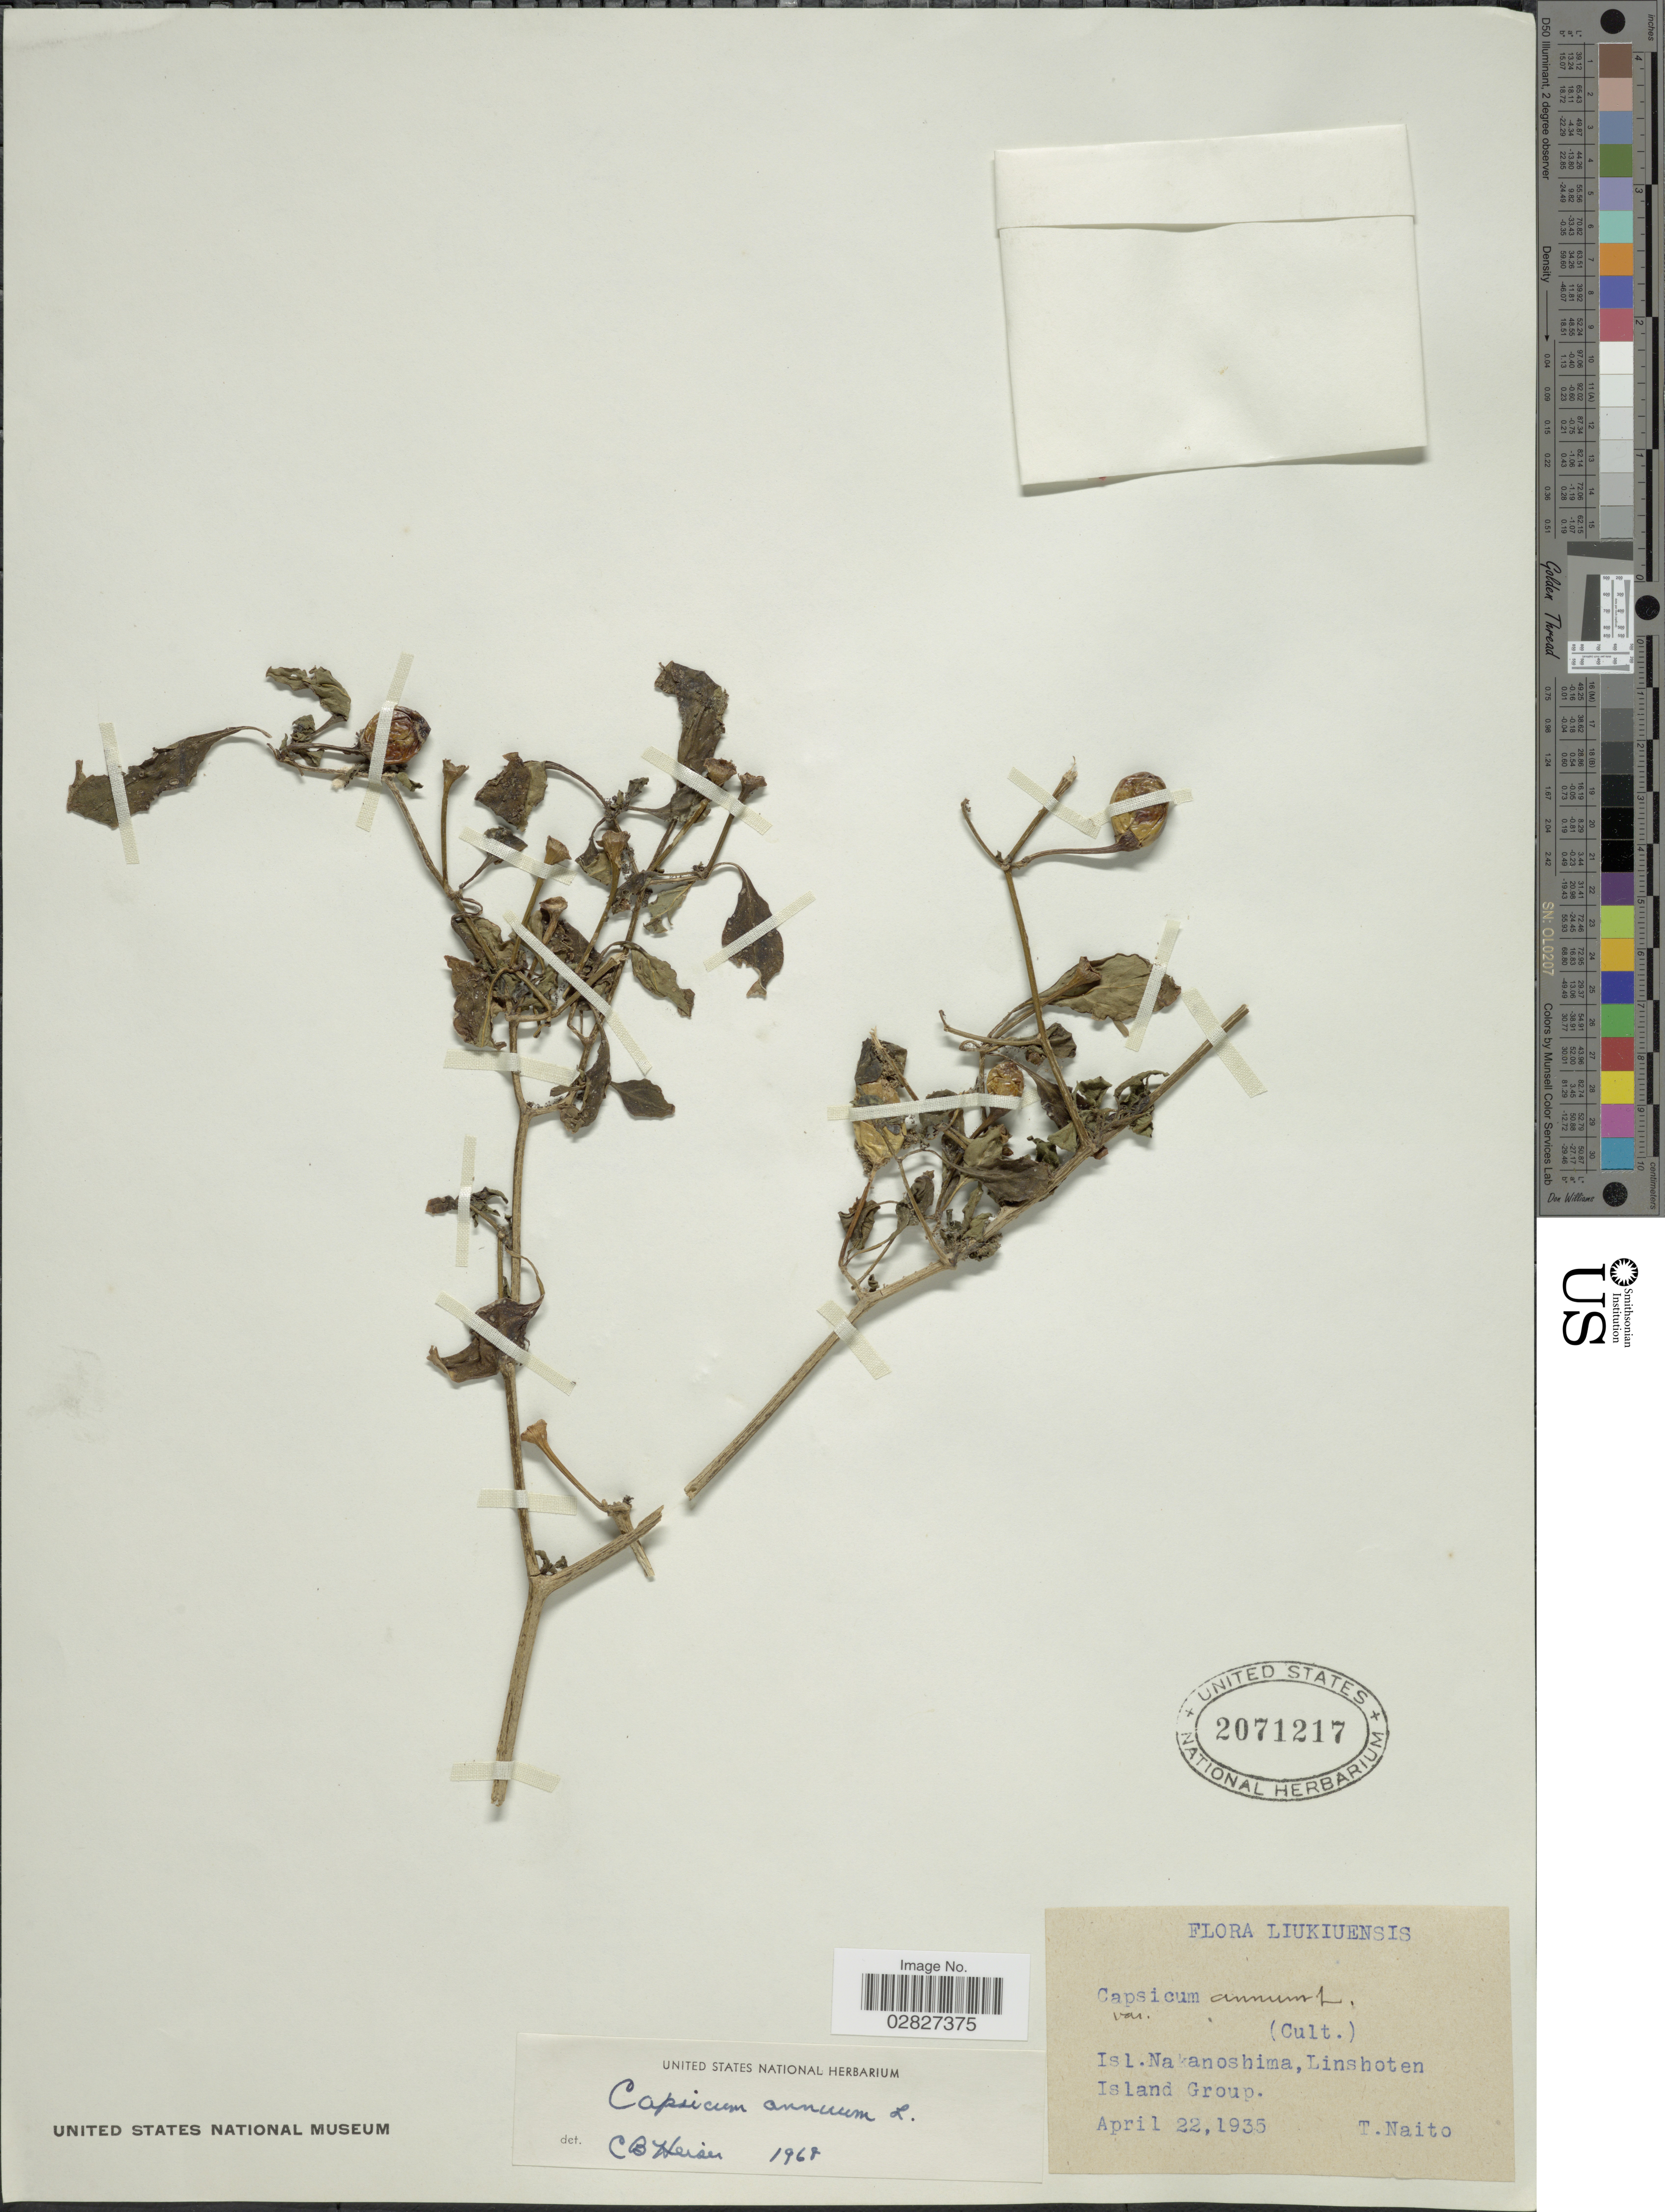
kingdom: Plantae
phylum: Tracheophyta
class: Magnoliopsida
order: Solanales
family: Solanaceae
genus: Capsicum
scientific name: Capsicum annuum 'Habanero'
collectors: T. Naito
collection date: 1935-04-22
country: Japan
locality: Liukiuensis. Isl. Nakanoshima, Linshoten Island Group.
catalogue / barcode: US 2071217